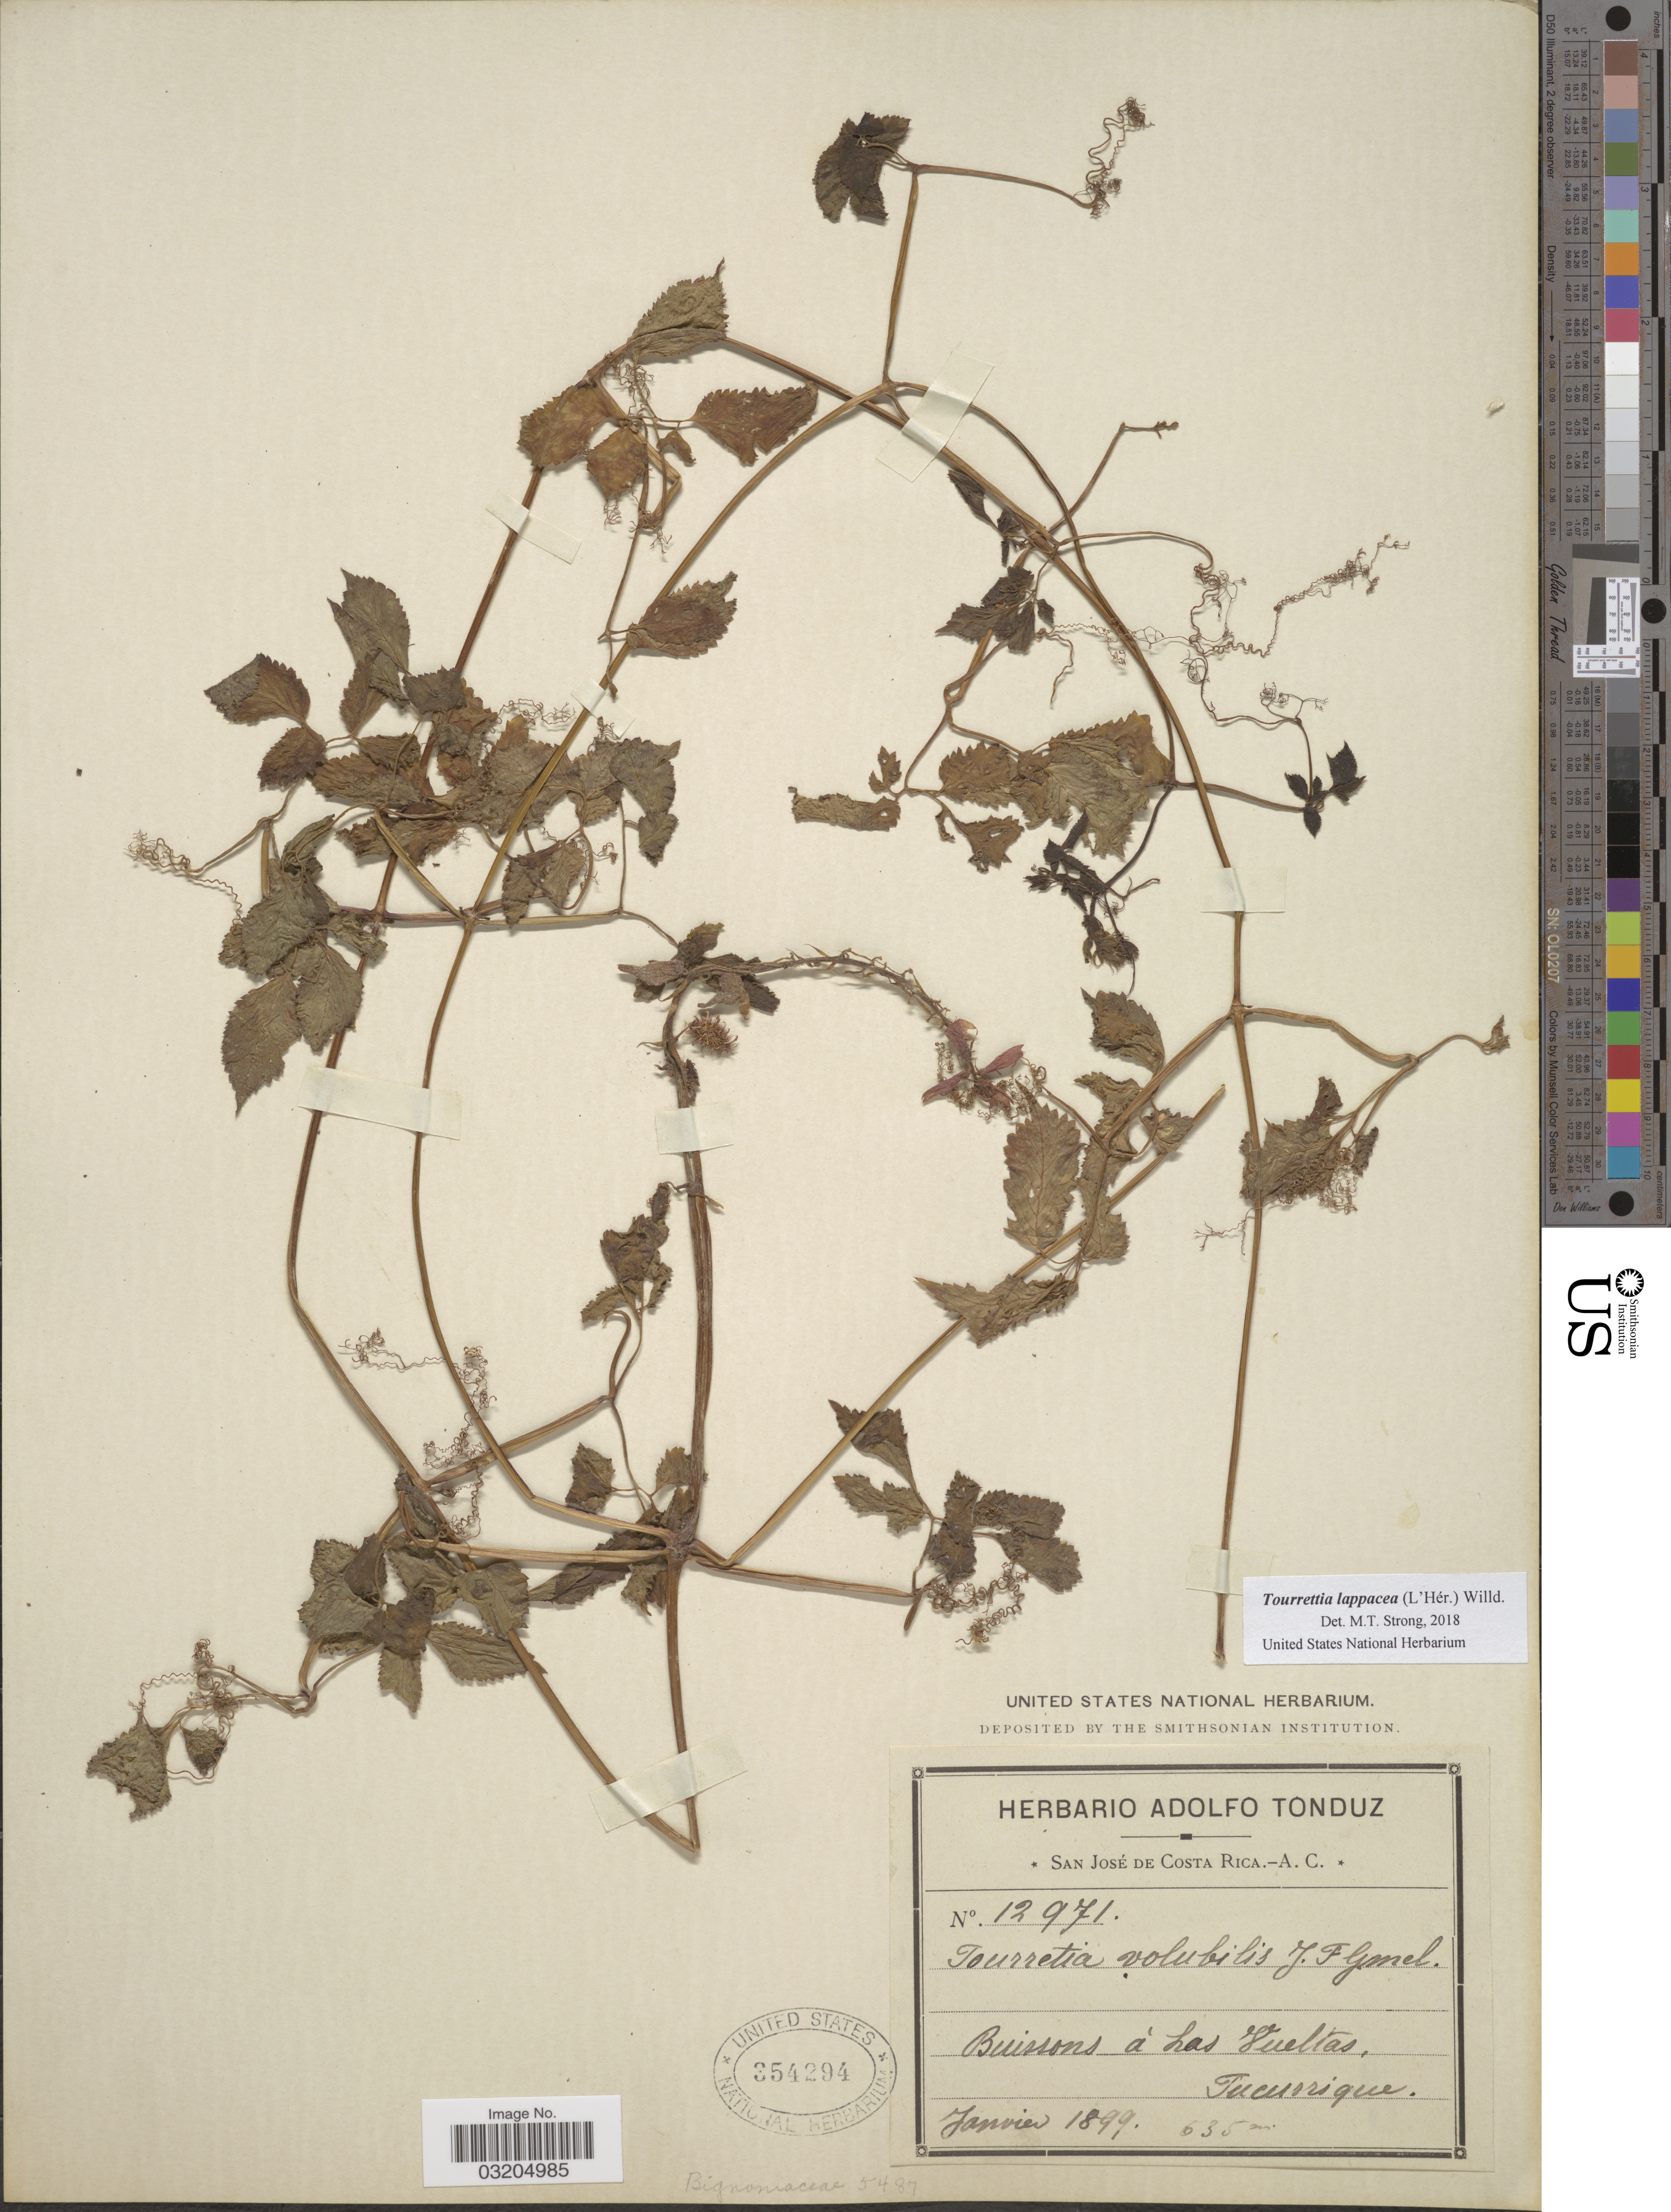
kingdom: Plantae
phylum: Tracheophyta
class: Magnoliopsida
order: Lamiales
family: Bignoniaceae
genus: Tourrettia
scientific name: Tourrettia lappacea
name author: (L'Hér.) Willd.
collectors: ex Herb. Adolfo Tonduz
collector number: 12971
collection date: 1899-01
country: Costa Rica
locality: Buissons à Las Vueltas, Tucurrique.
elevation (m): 635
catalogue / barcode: US 354294